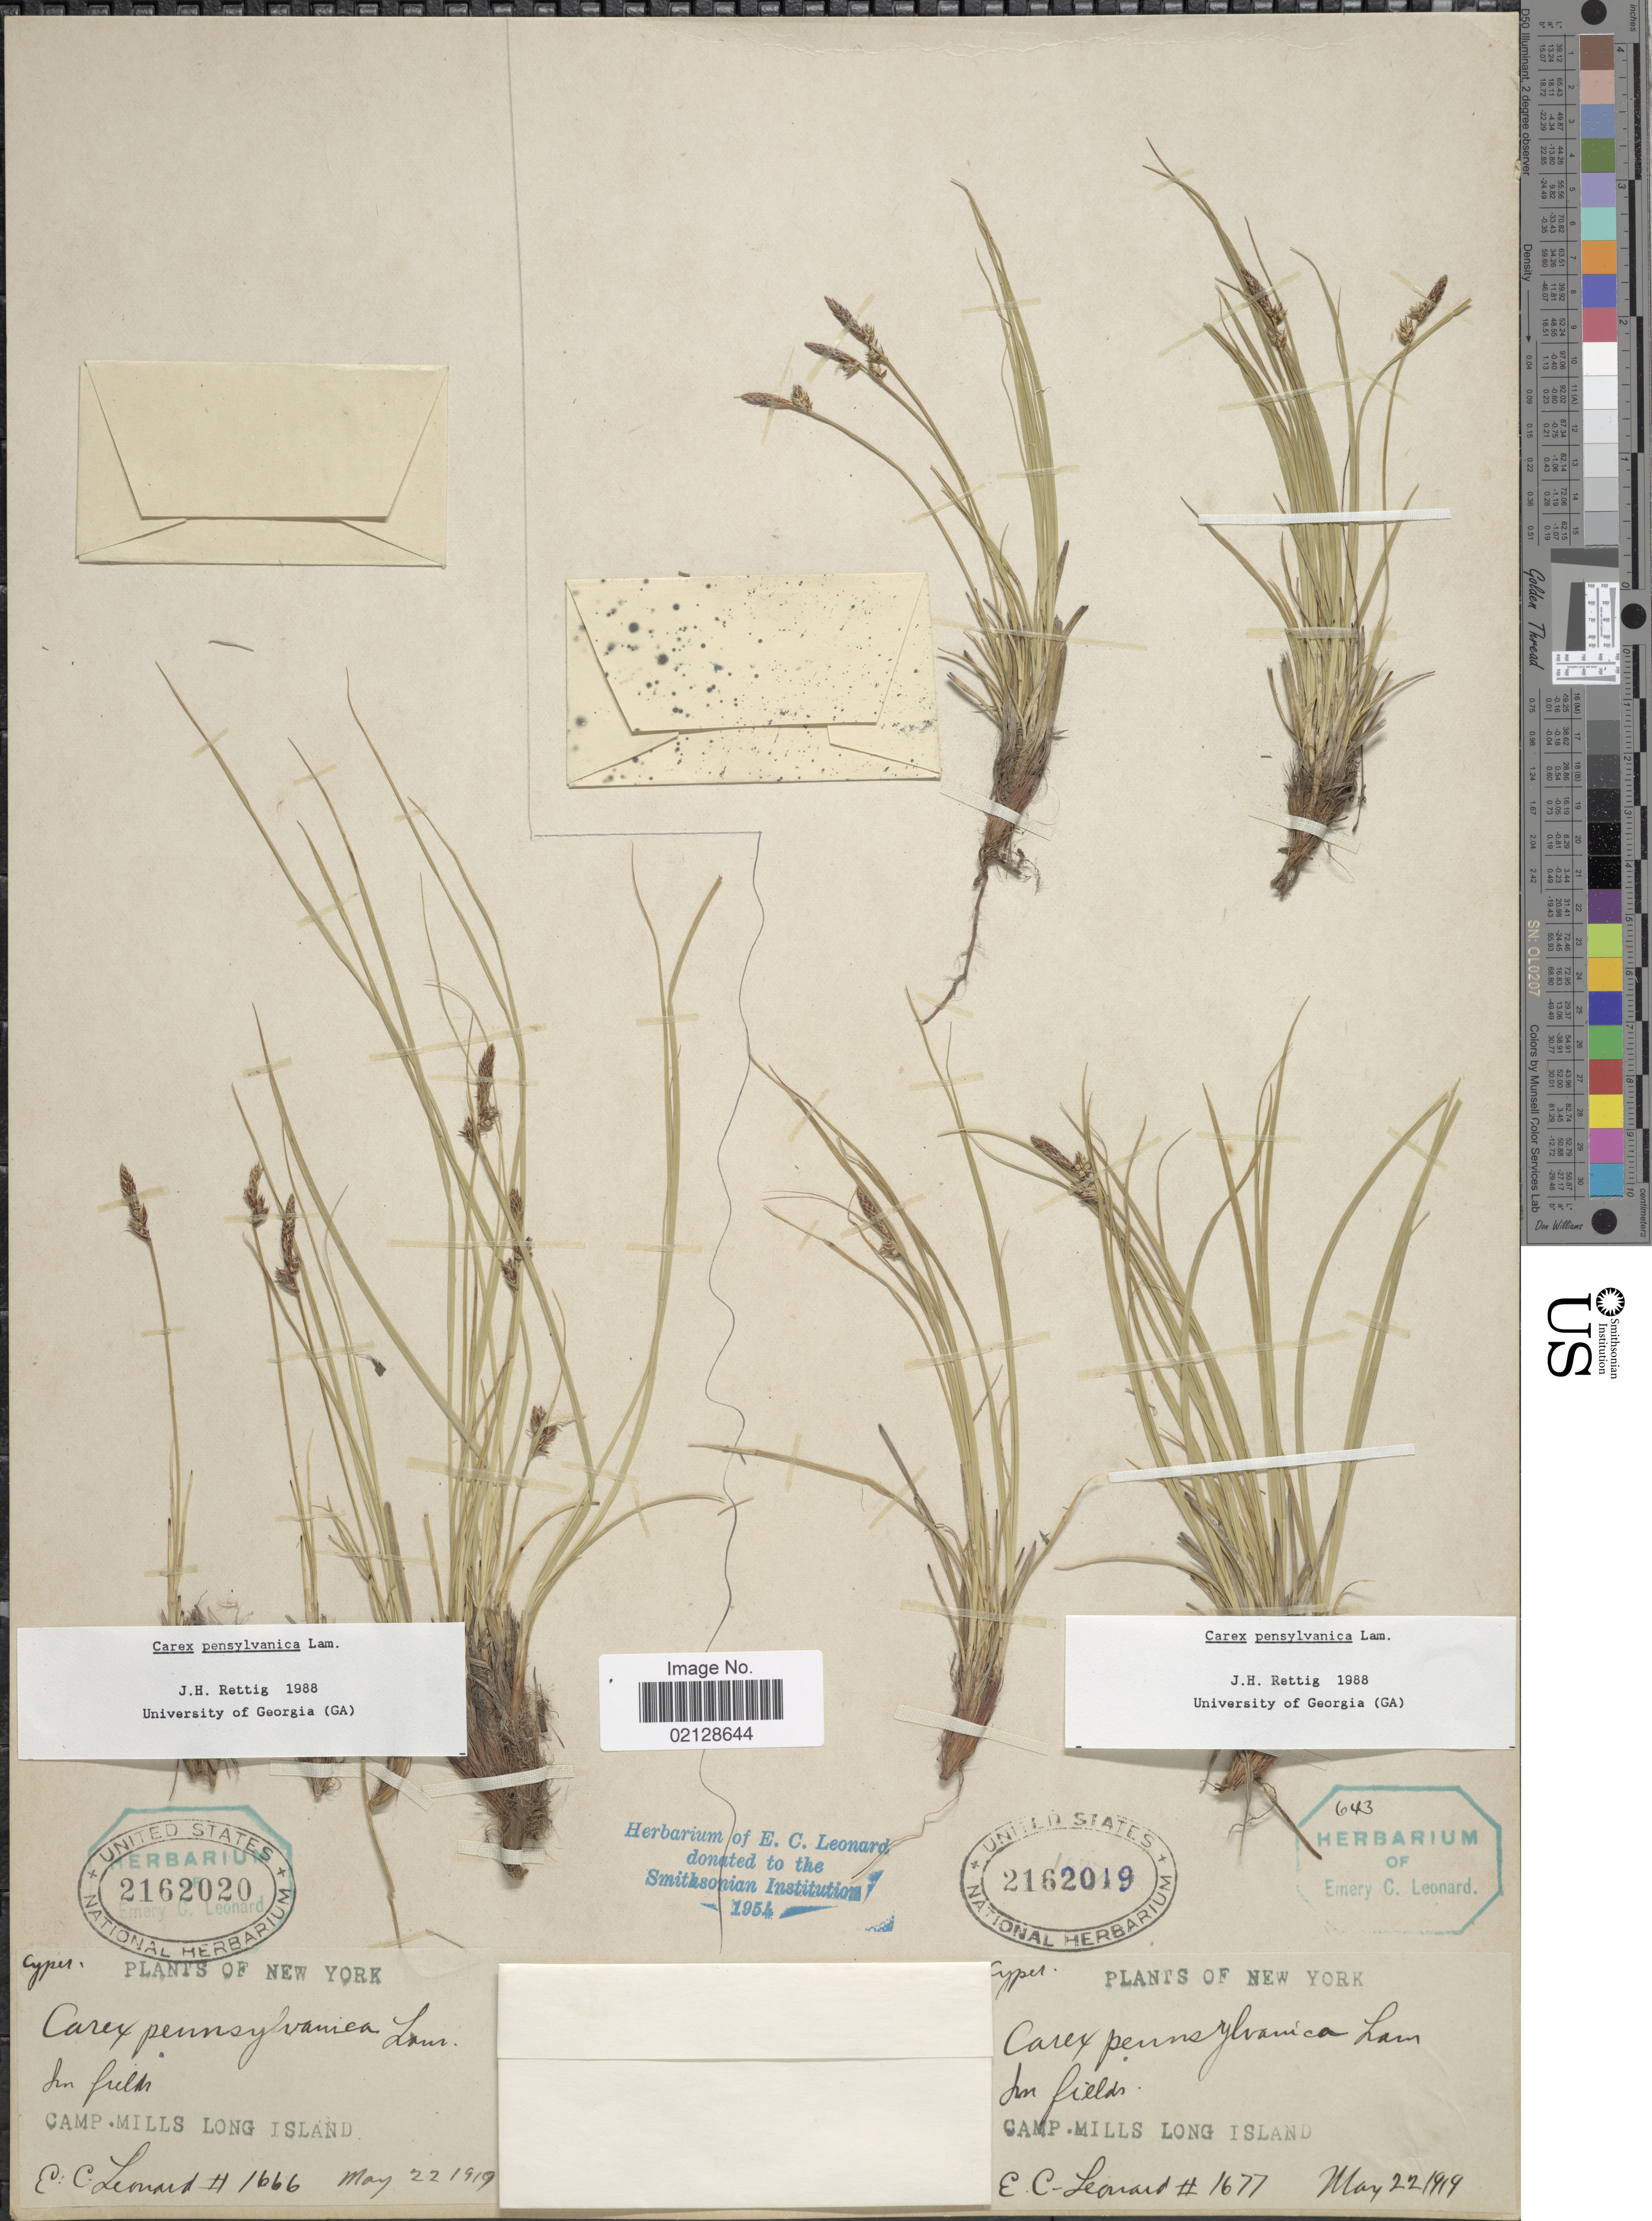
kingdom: Plantae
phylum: Tracheophyta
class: Liliopsida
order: Poales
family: Cyperaceae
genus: Carex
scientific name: Carex pensylvanica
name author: Lam.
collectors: E. C. Leonard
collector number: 1677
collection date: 1919-05-22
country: United States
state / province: New York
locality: Camp Mills, Long Island, in fields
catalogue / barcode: US 2162019-2